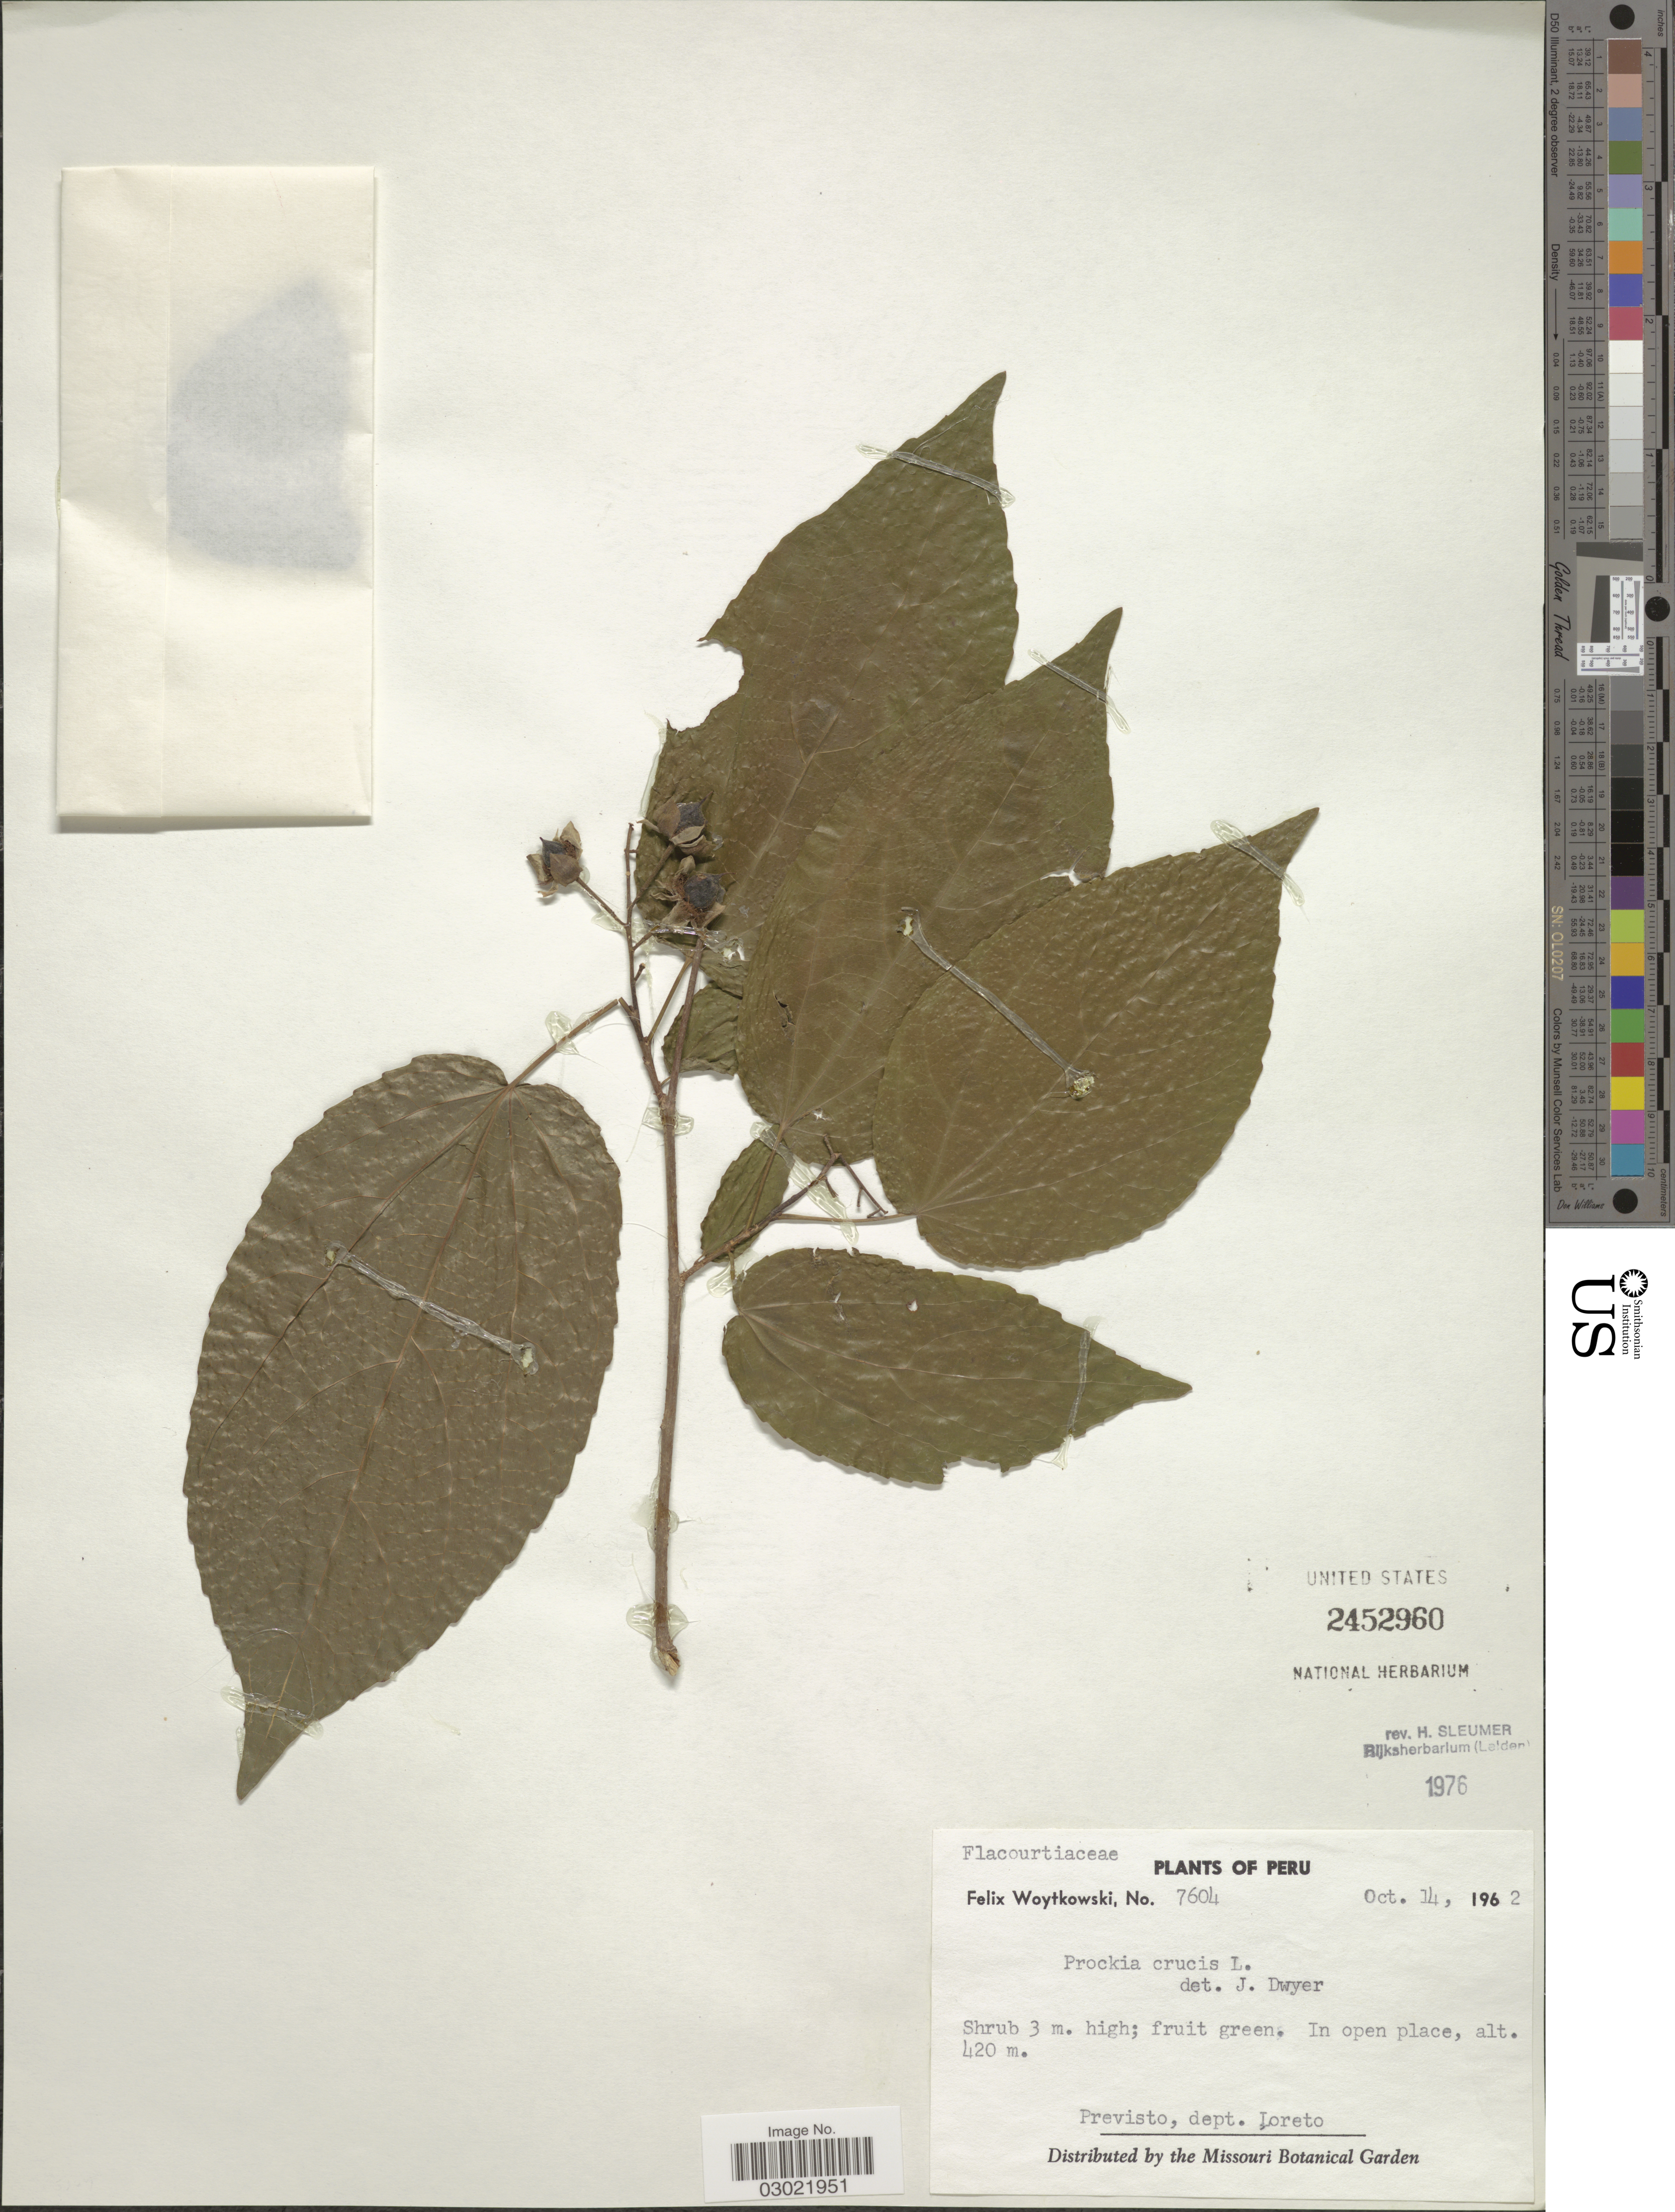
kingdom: Plantae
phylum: Tracheophyta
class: Magnoliopsida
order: Malpighiales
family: Salicaceae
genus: Prockia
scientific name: Prockia crucis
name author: P. Browne ex L.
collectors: F. Woytkowski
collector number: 7604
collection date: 1962-10-14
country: Peru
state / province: Loreto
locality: In open place. Previsto, dept. Loreto.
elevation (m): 420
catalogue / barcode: US 2452960